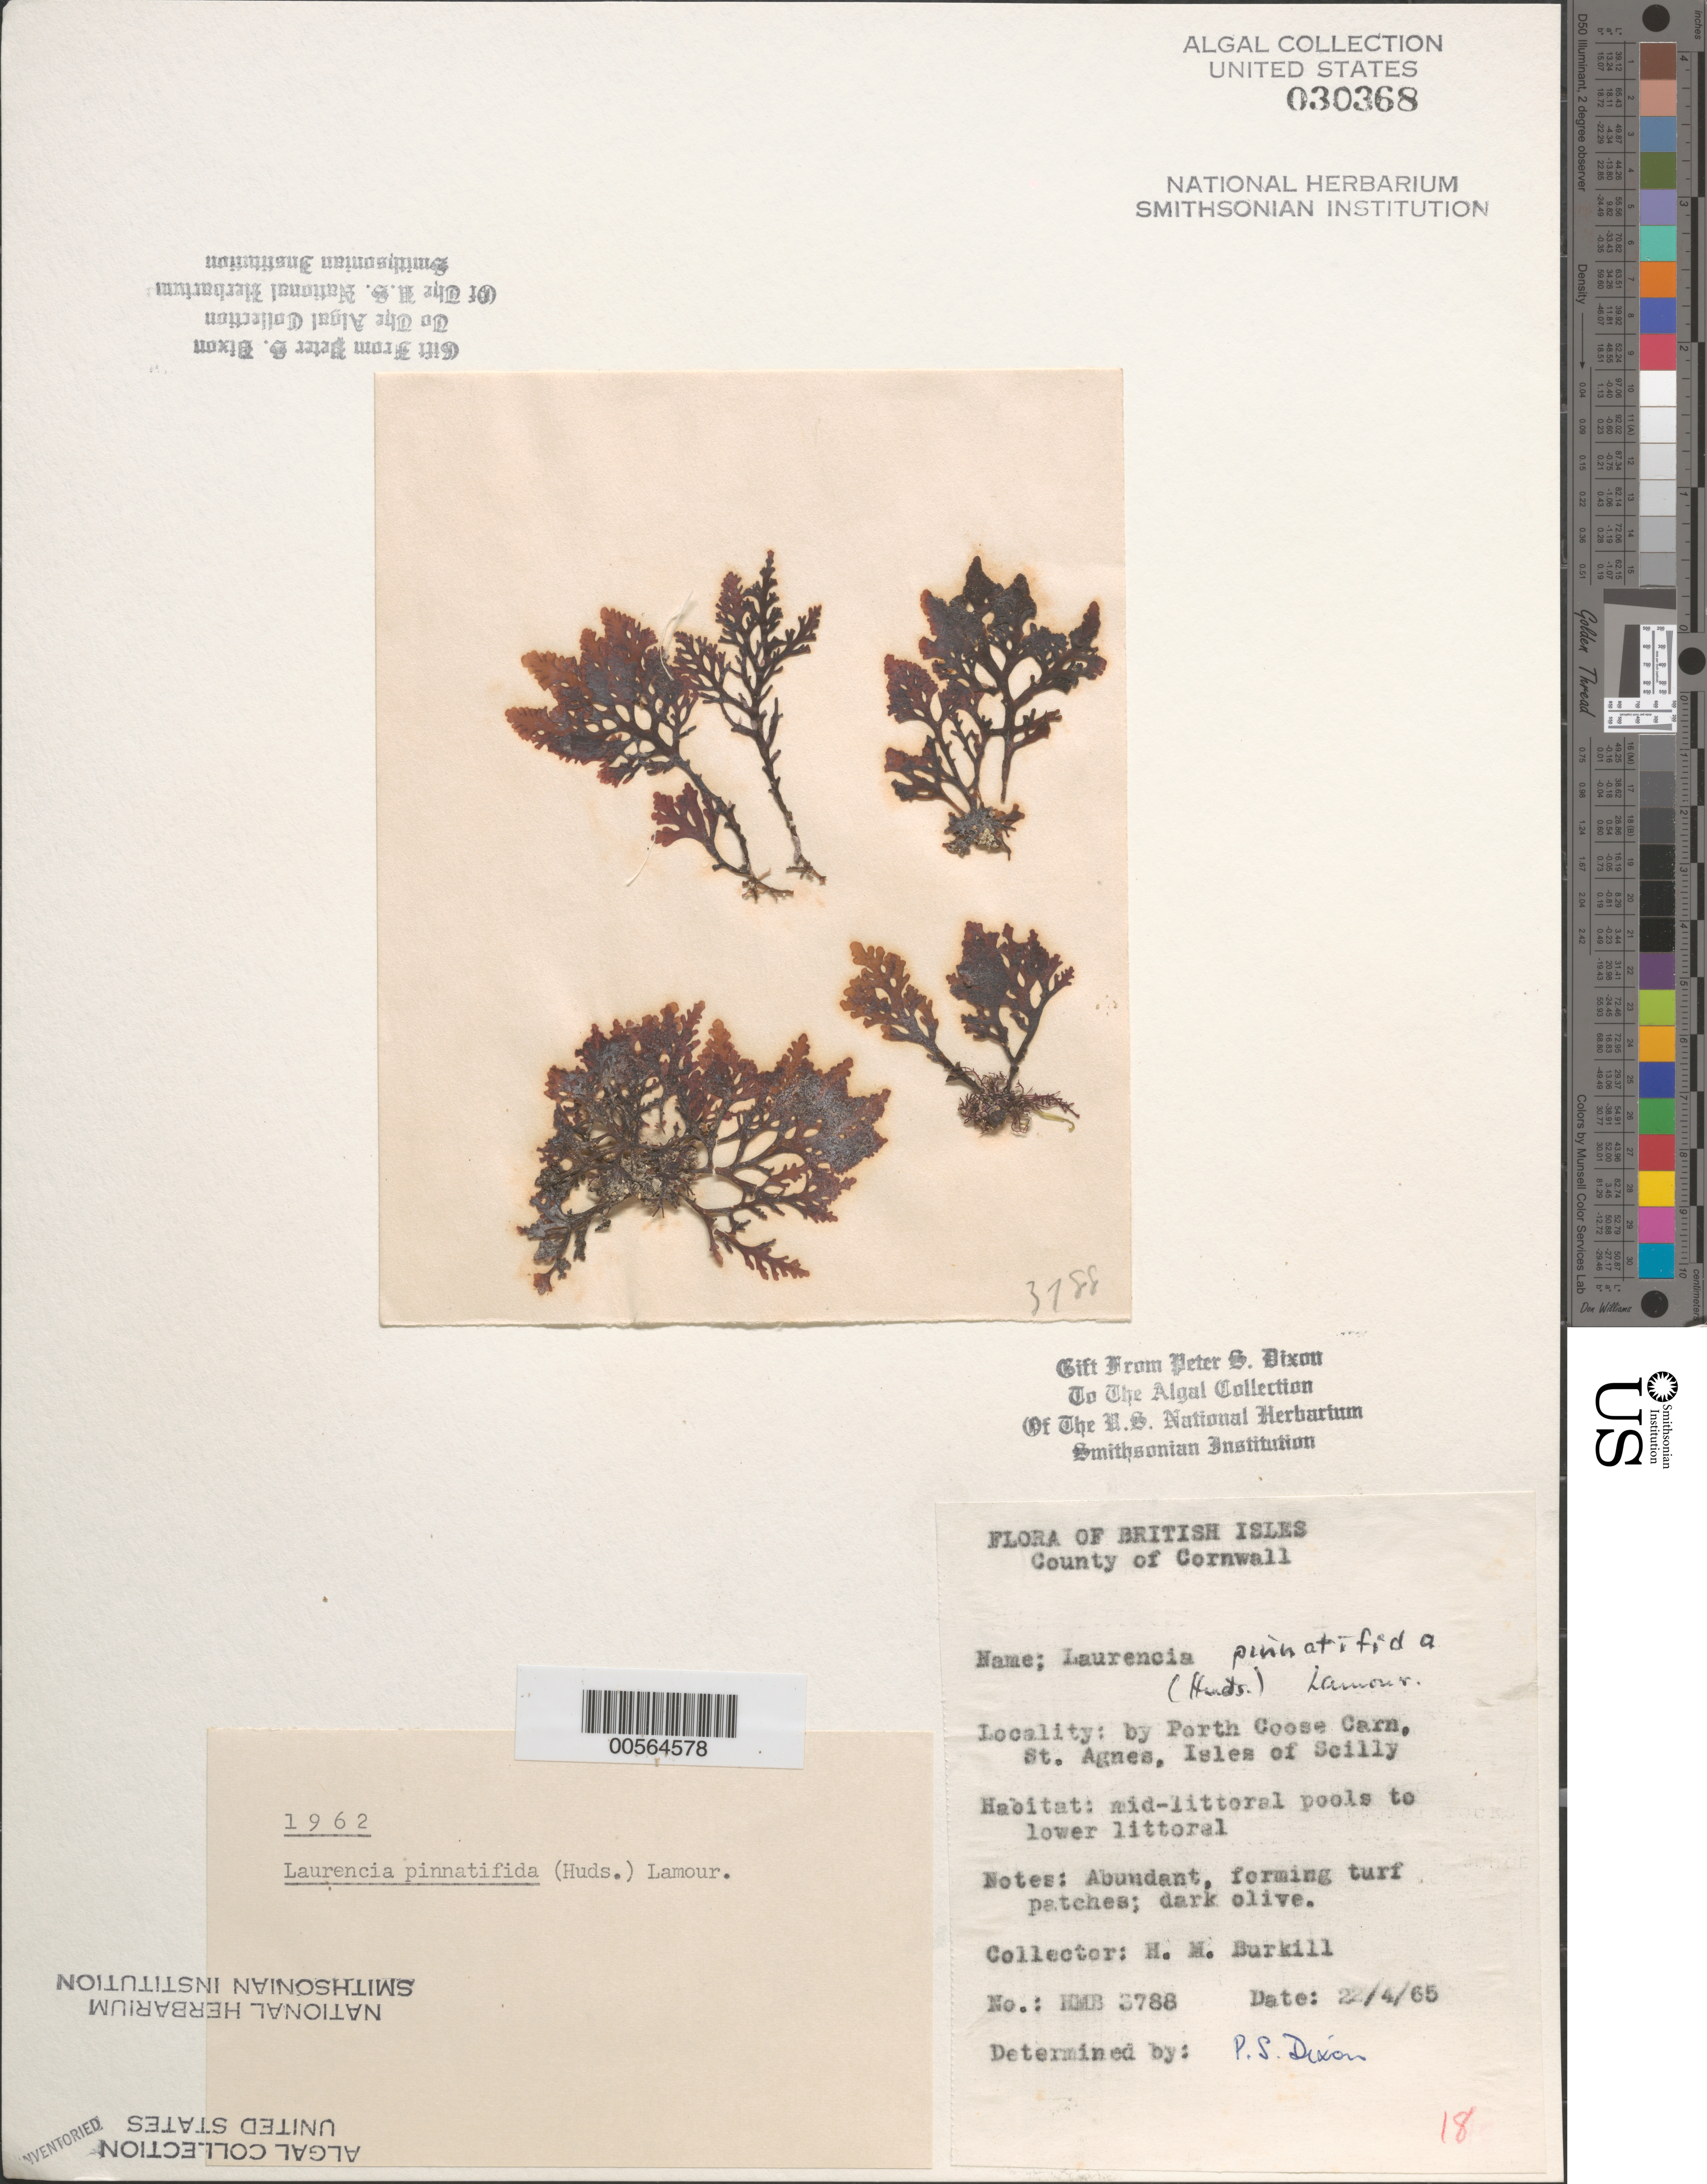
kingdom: Plantae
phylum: Rhodophyta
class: Florideophyceae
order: Ceramiales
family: Rhodomelaceae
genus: Osmundea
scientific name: Osmundea pinnatifida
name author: (Huds.) Stackh.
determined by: Algae name updating Project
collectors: H. M. Burkill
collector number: HMB 3788 & PSD 1962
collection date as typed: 22 Apr 1965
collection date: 1965-04-22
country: United Kingdom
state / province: England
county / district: Council of the Isles of Scilly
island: St. Agnes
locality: Porth Coose Carn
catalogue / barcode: US 30368